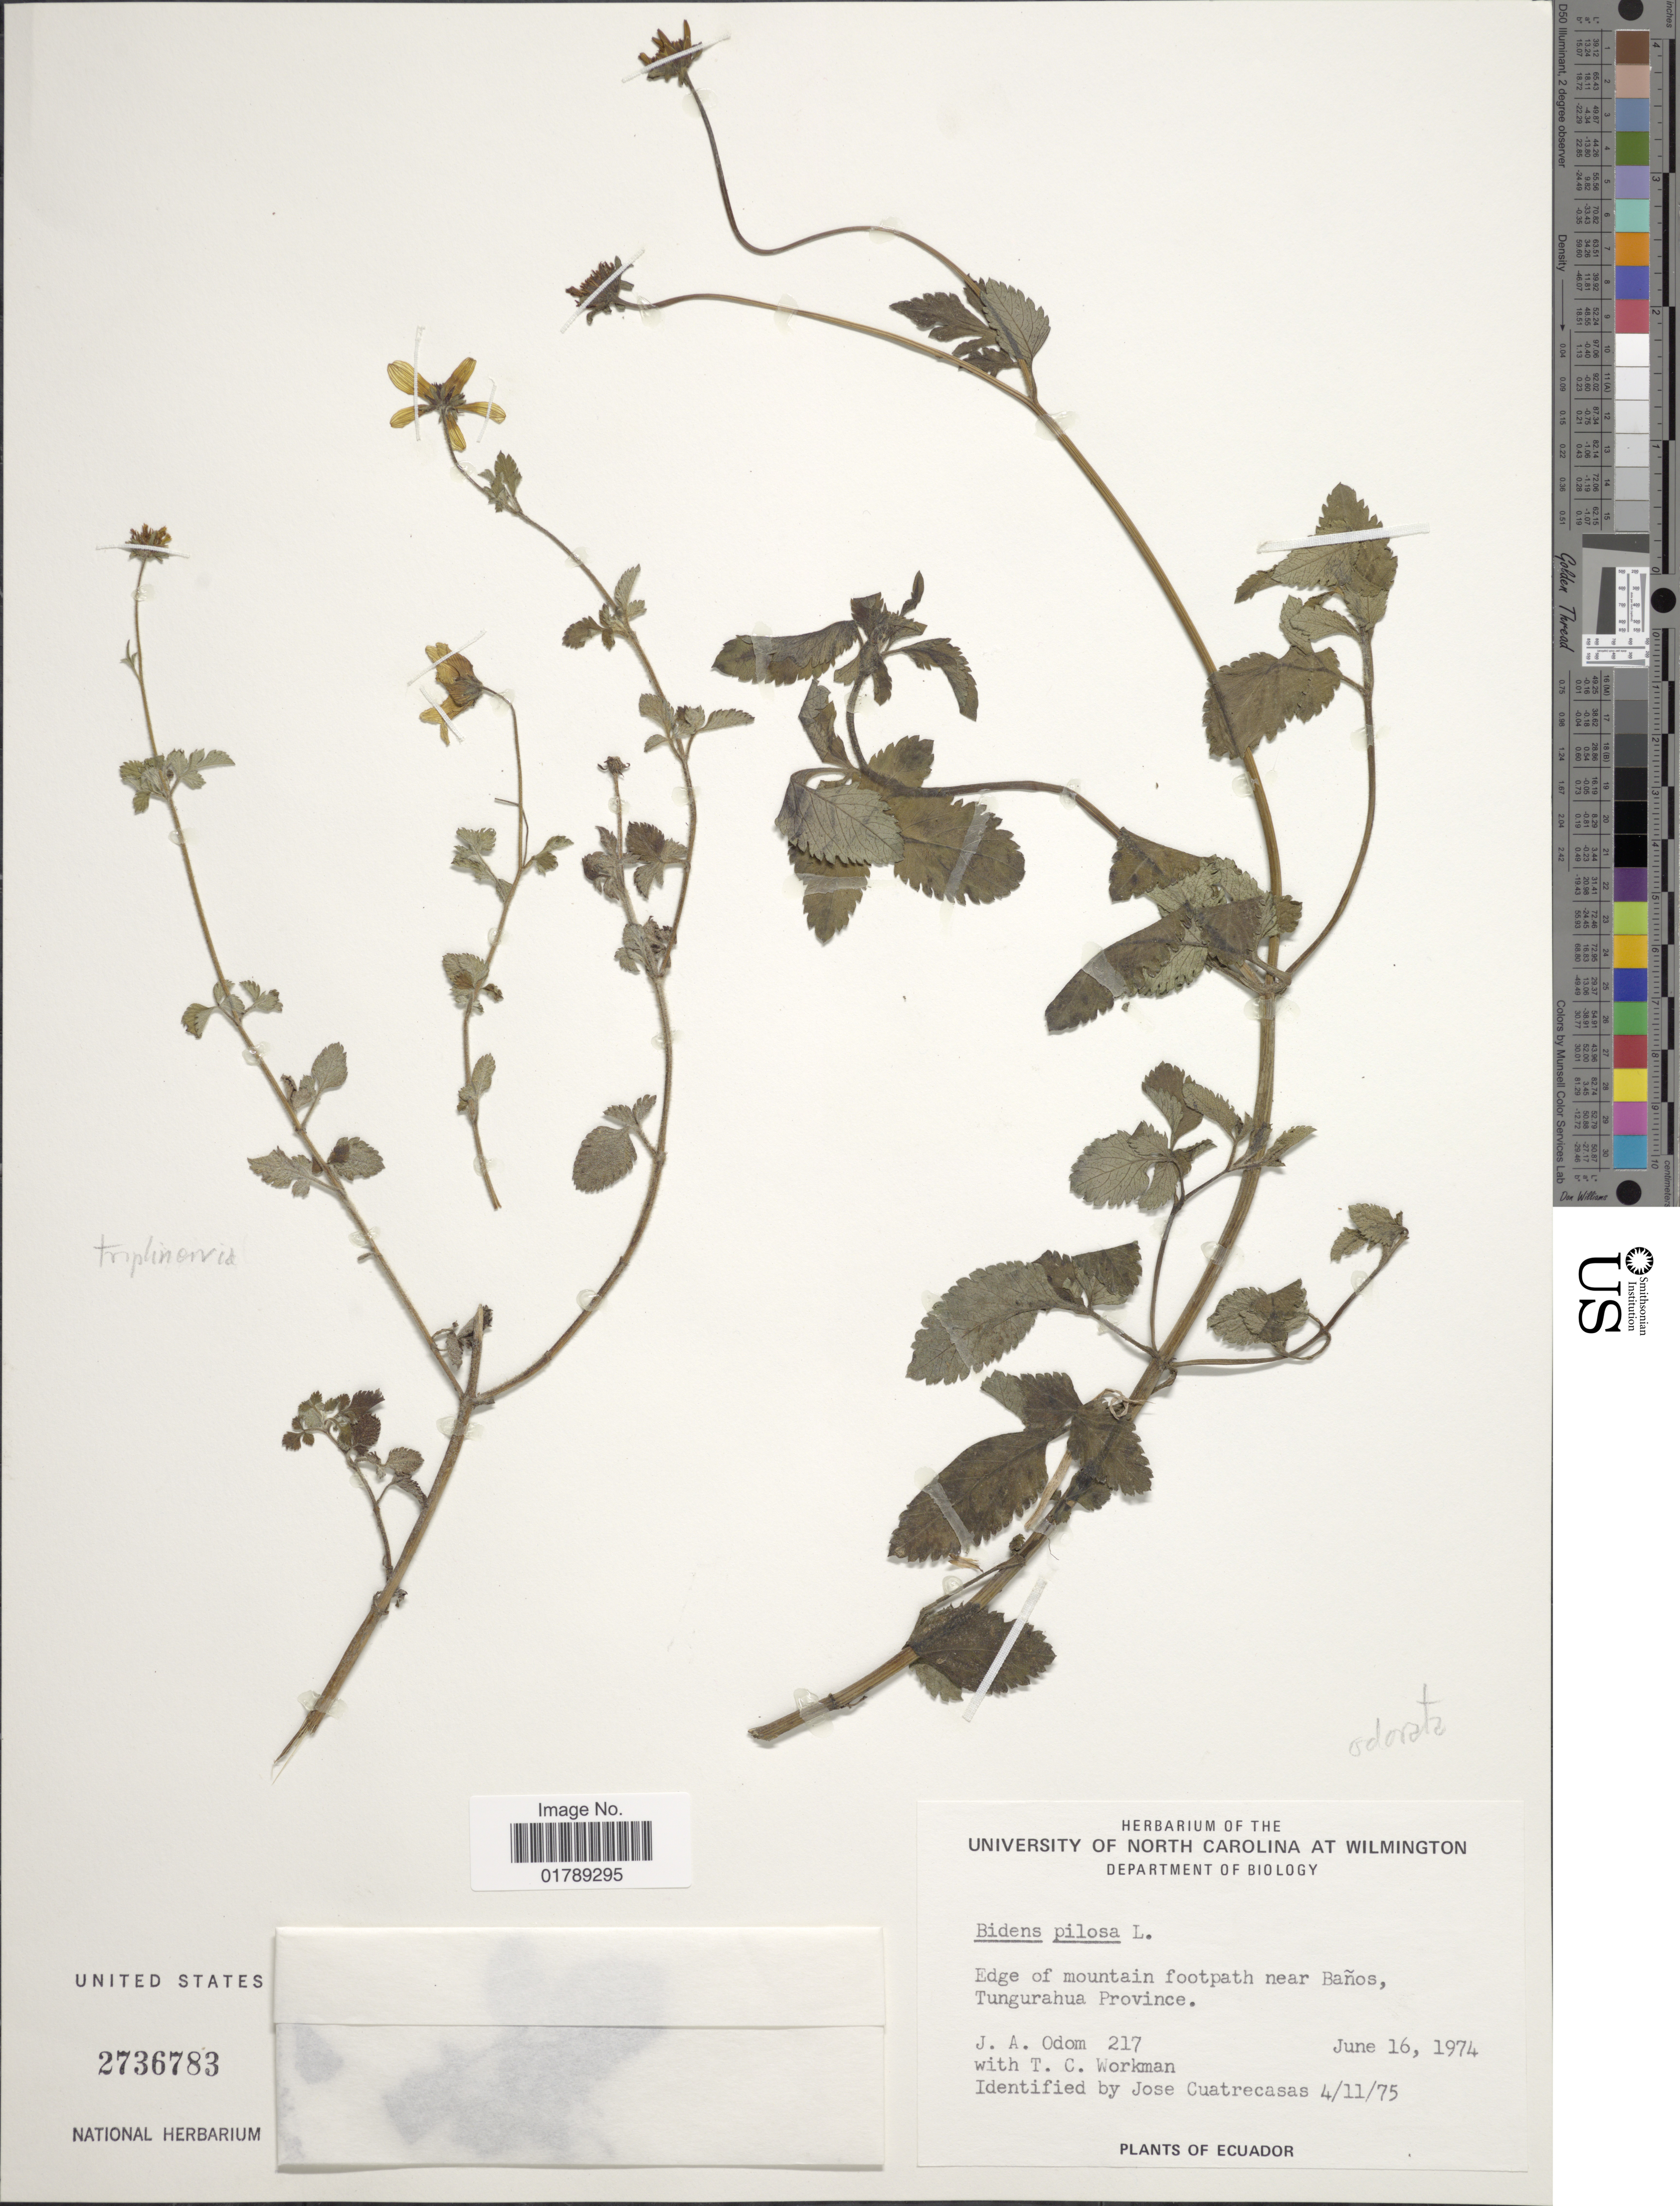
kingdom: Plantae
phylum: Tracheophyta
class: Magnoliopsida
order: Asterales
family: Asteraceae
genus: Bidens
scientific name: Bidens triplinervia var. macrantha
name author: (Wedd.) Sherff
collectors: J. Odom & T. Workman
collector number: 217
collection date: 1974-06-16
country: Ecuador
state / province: Tungurahua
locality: Edge of mountain footpath near Baños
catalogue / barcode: US 2736783